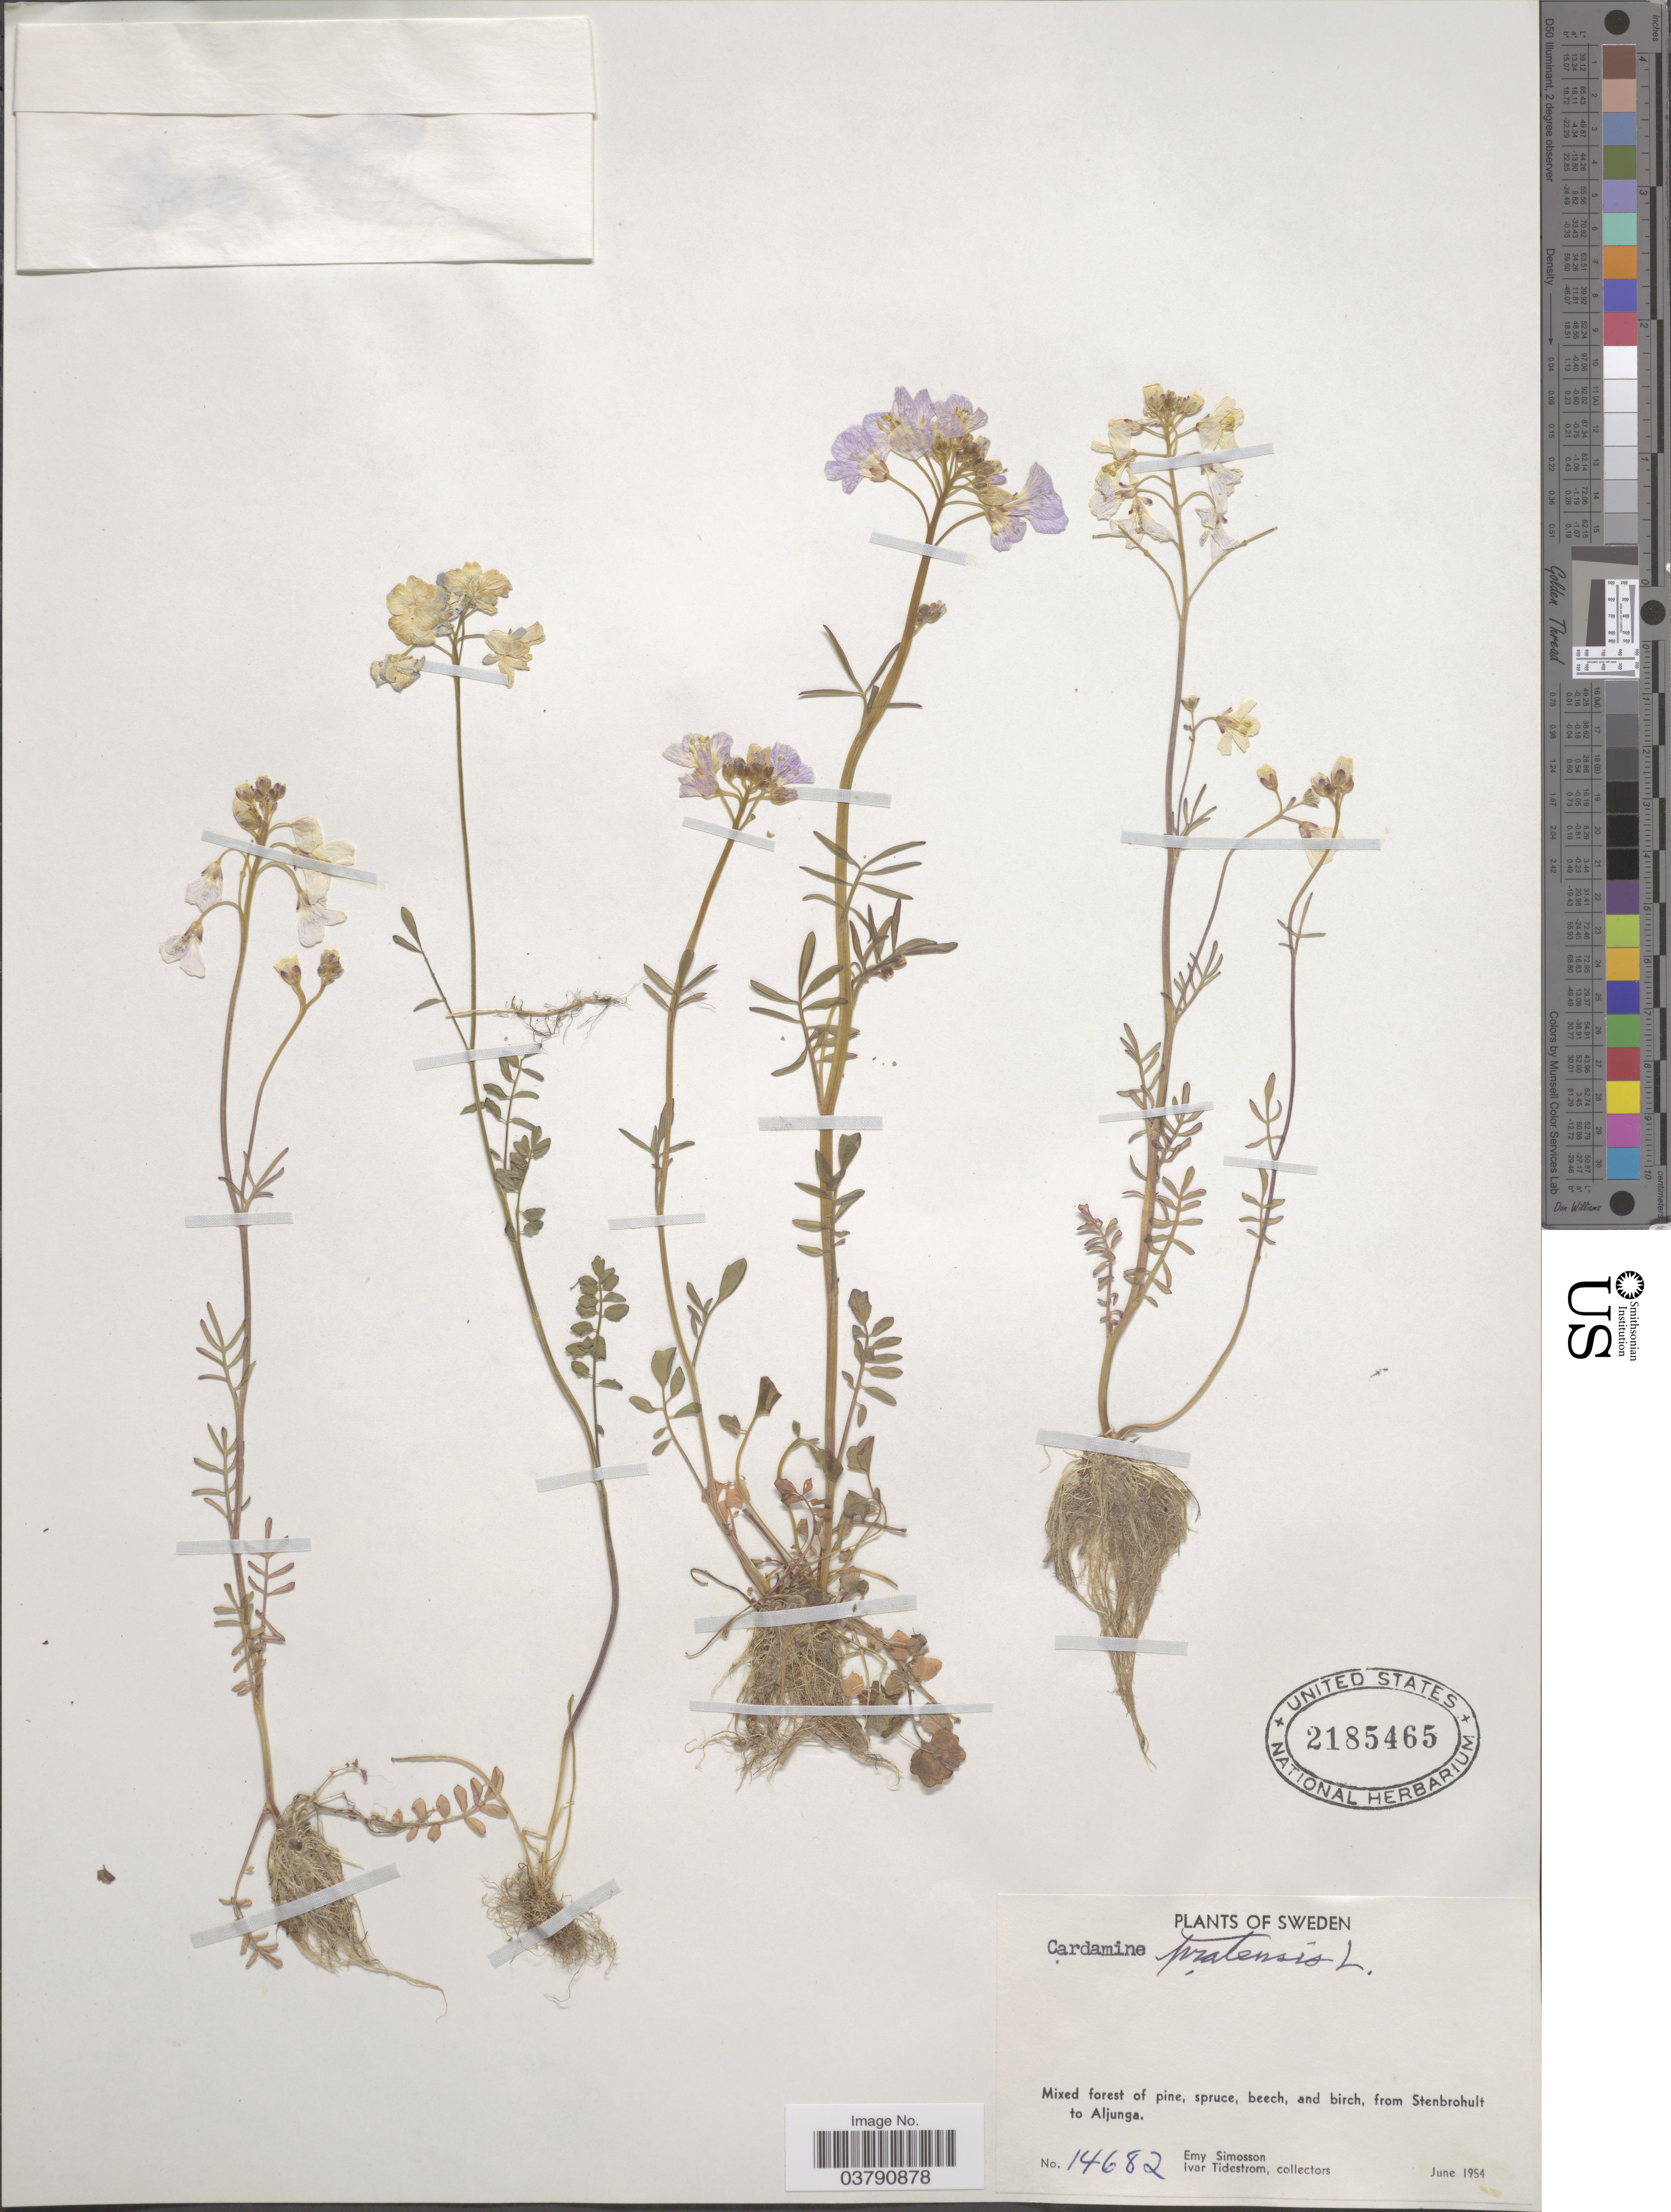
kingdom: Plantae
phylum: Tracheophyta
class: Magnoliopsida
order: Brassicales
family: Brassicaceae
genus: Cardamine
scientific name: Cardamine pratensis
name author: L.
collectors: E. Simosson & I. F. Tidestrom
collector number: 14682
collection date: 1954-06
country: Sweden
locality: Mixed forest of pine, spruce, beech, and birch, from Stenbrohult to Aljunga.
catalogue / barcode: US 2185465